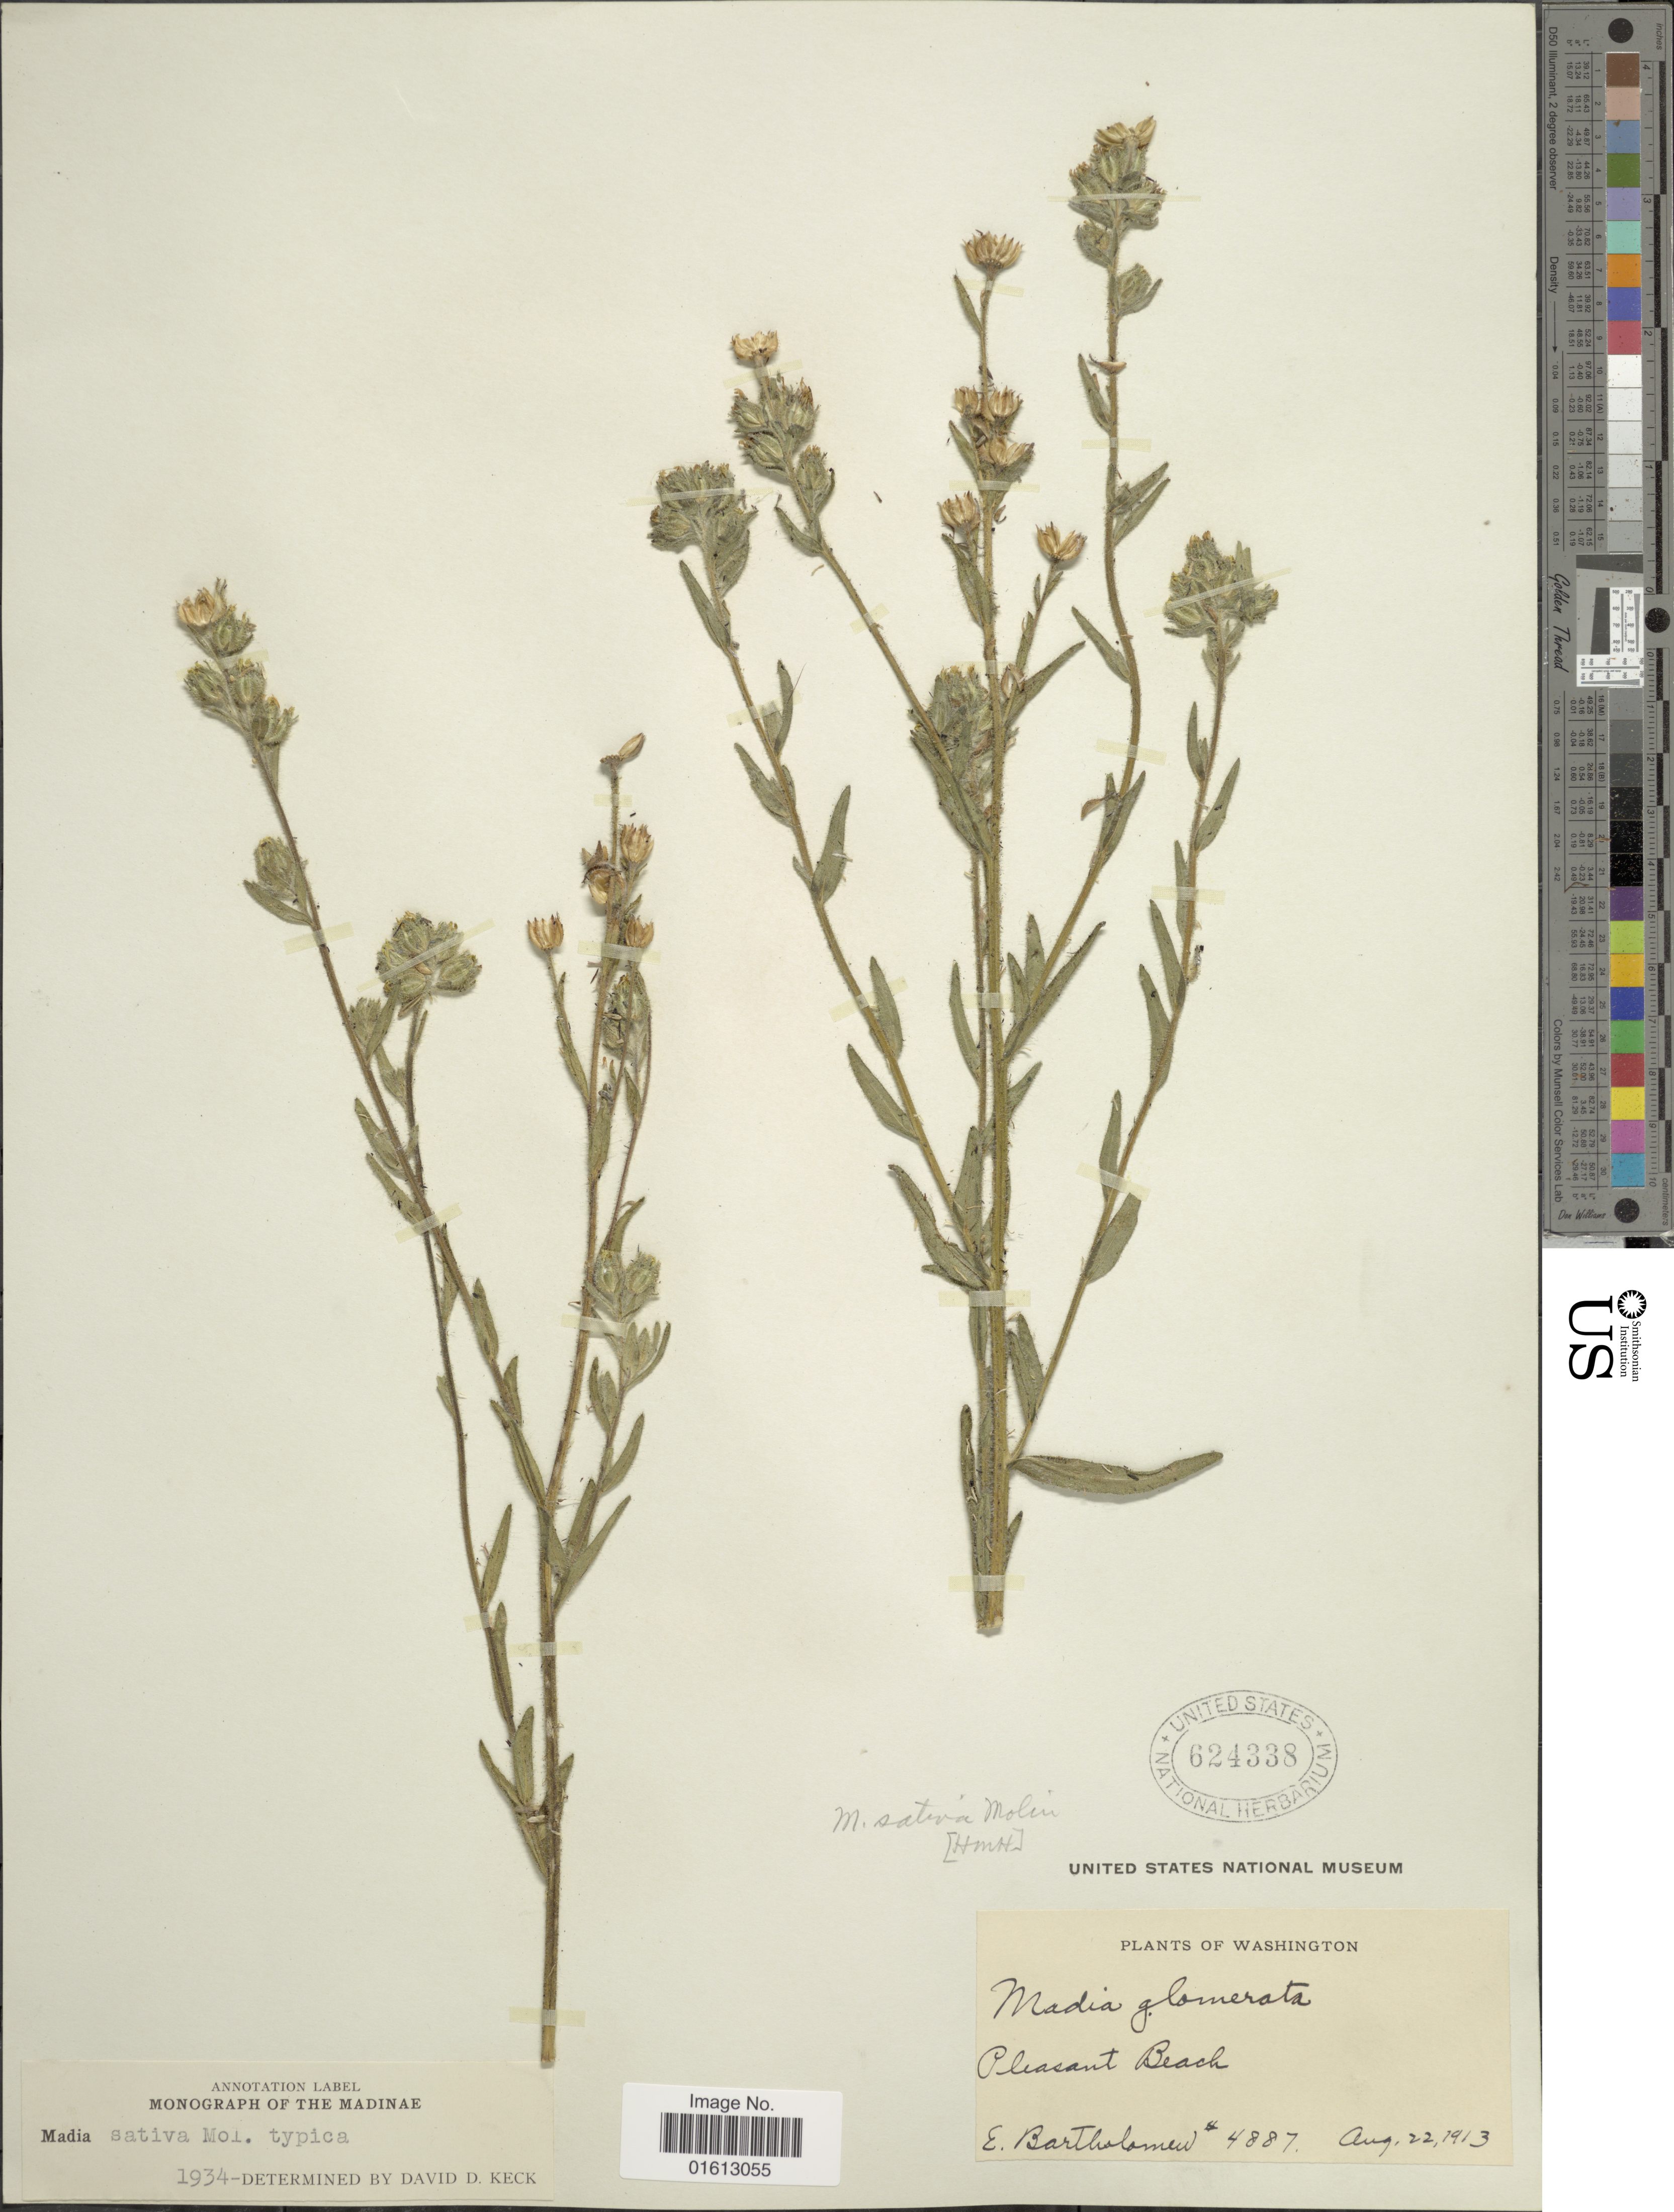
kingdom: Plantae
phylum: Tracheophyta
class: Magnoliopsida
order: Asterales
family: Asteraceae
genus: Madia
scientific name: Madia sativa subsp. sativa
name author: Molina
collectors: E. Bartholomew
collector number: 4887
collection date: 1913-08-22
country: United States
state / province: Washington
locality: Washington, Pleasant Beach.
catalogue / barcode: US 624338